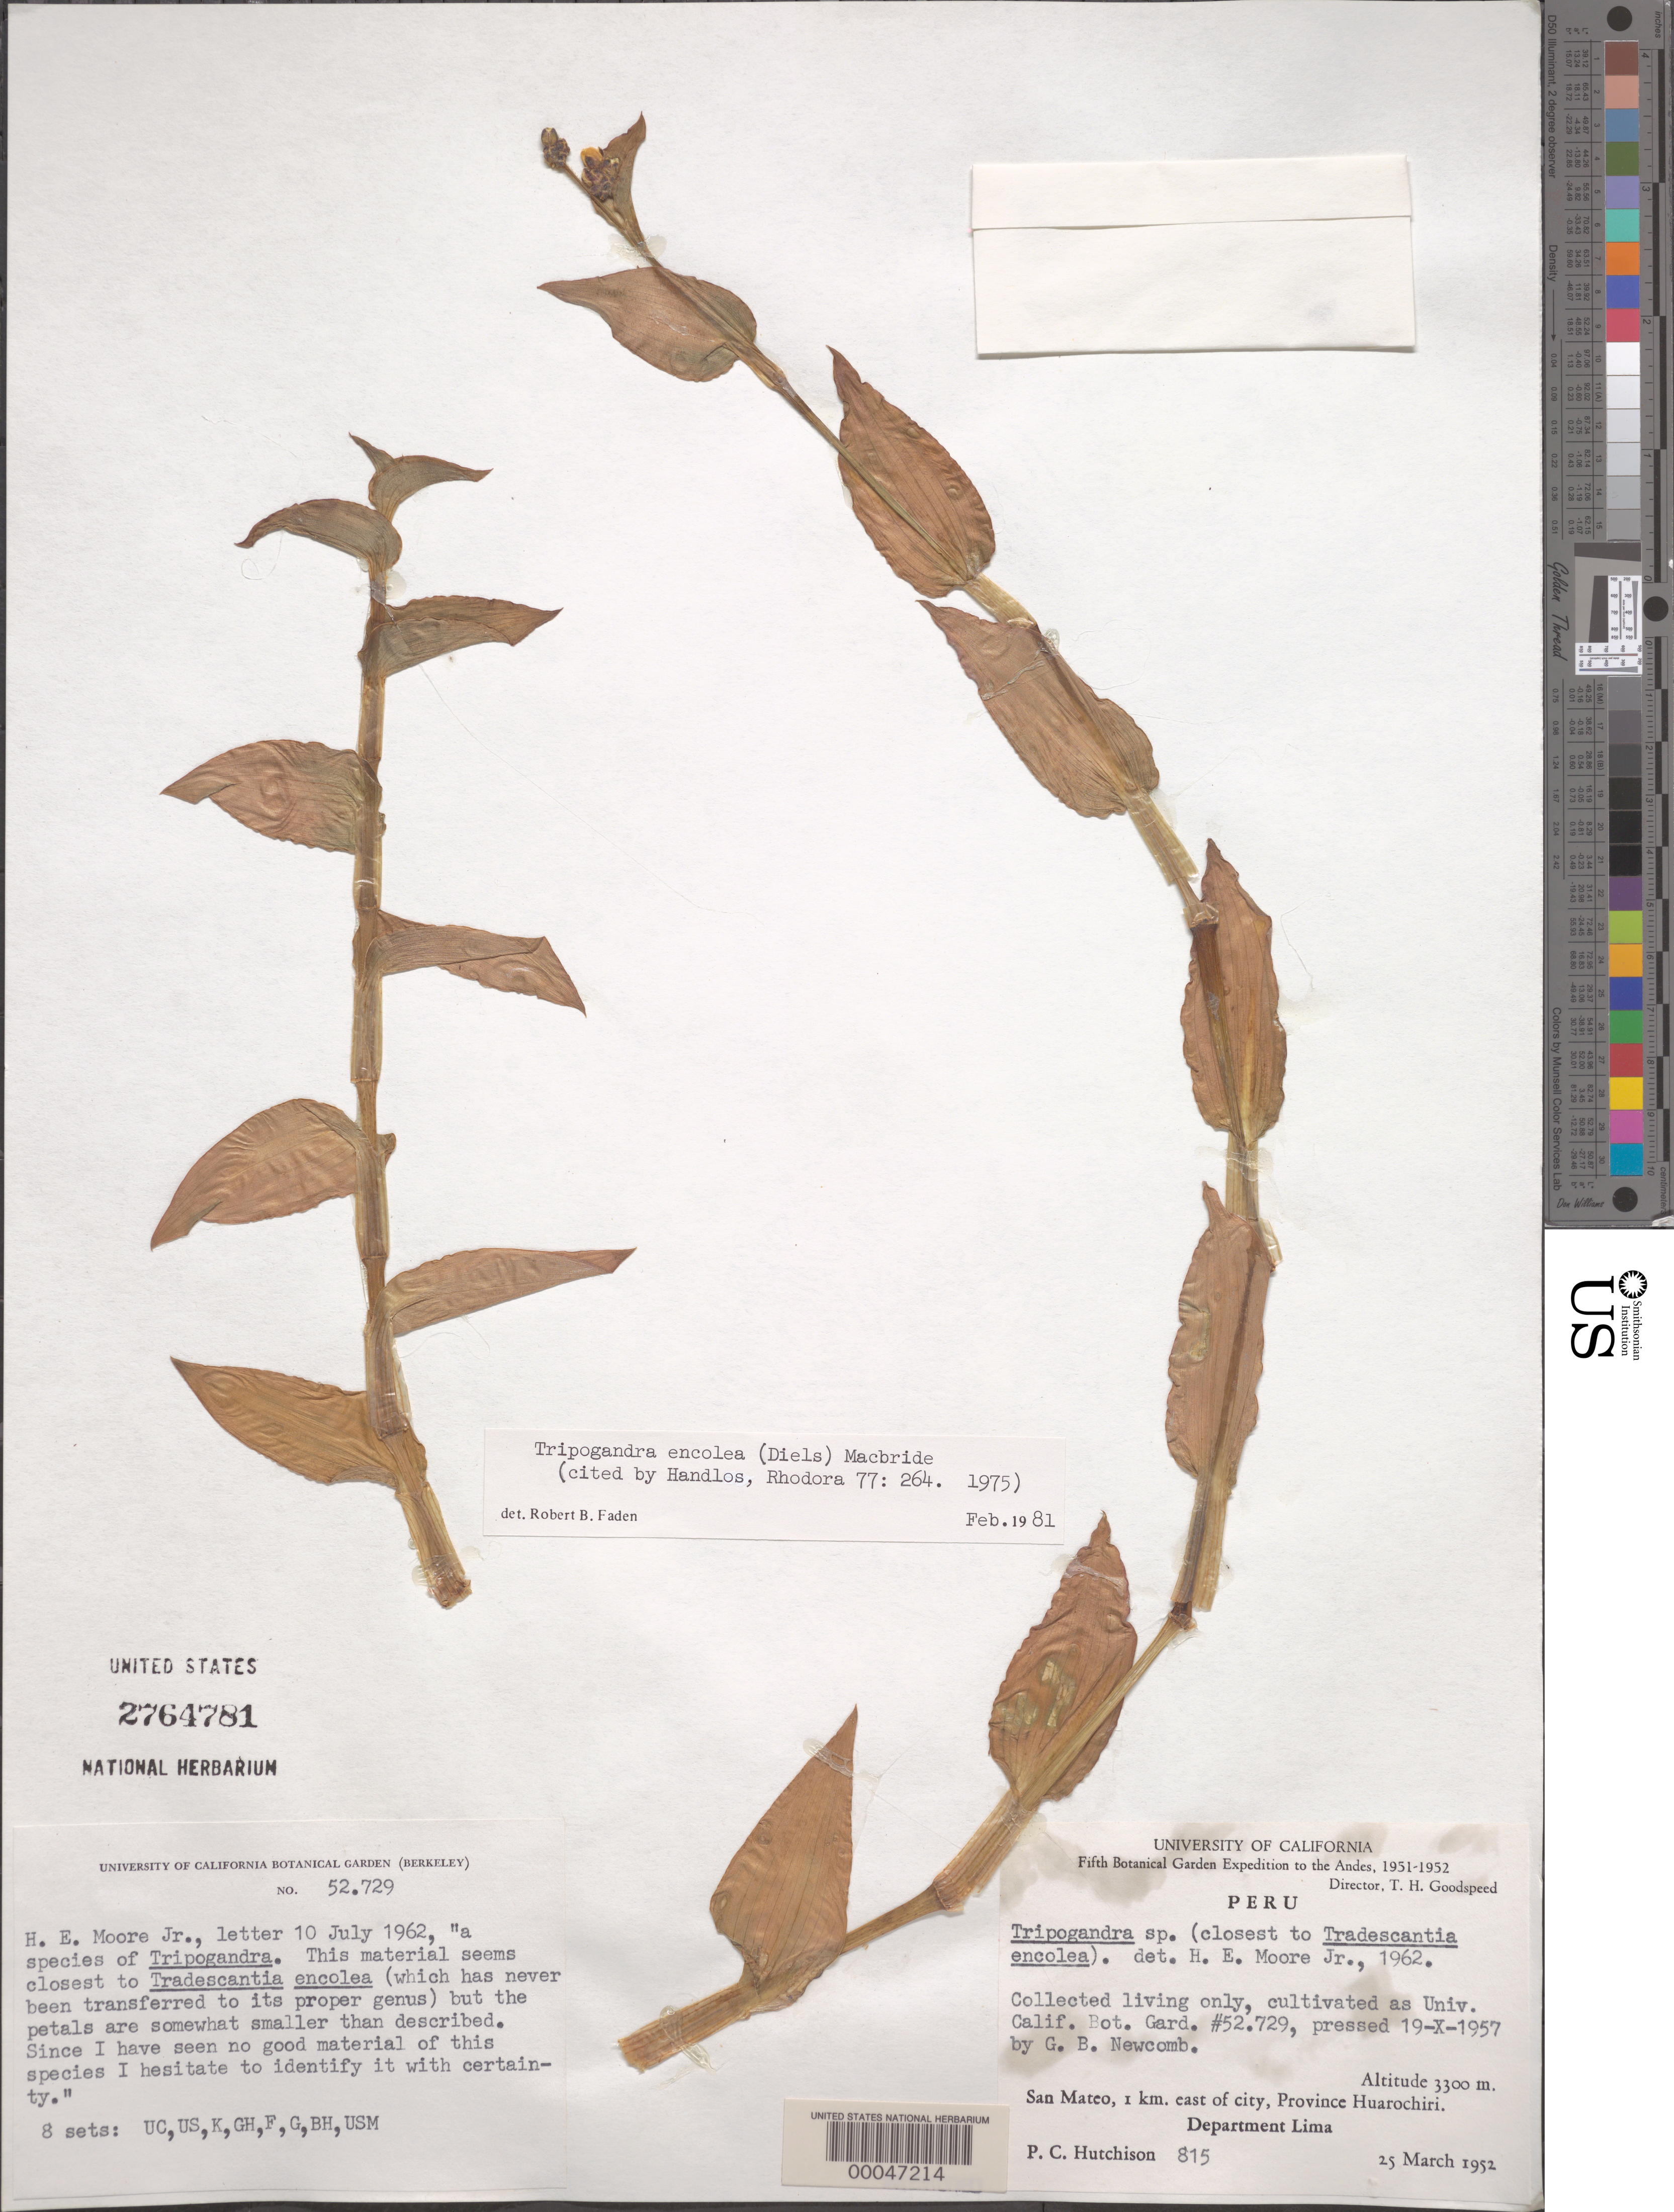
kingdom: Plantae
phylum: Tracheophyta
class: Liliopsida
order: Commelinales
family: Commelinaceae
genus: Tripogandra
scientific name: Tripogandra encolea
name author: (Diels) J.F. Macbr.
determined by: Faden, Robert B., (US), Smithsonian Institution - National Museum of Natural History (UNITED STATES)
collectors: P. C. Hutchison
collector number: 815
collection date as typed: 25 Mar 1952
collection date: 1952-03-25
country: Peru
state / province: Lima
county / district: Huarochirí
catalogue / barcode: US 2764781